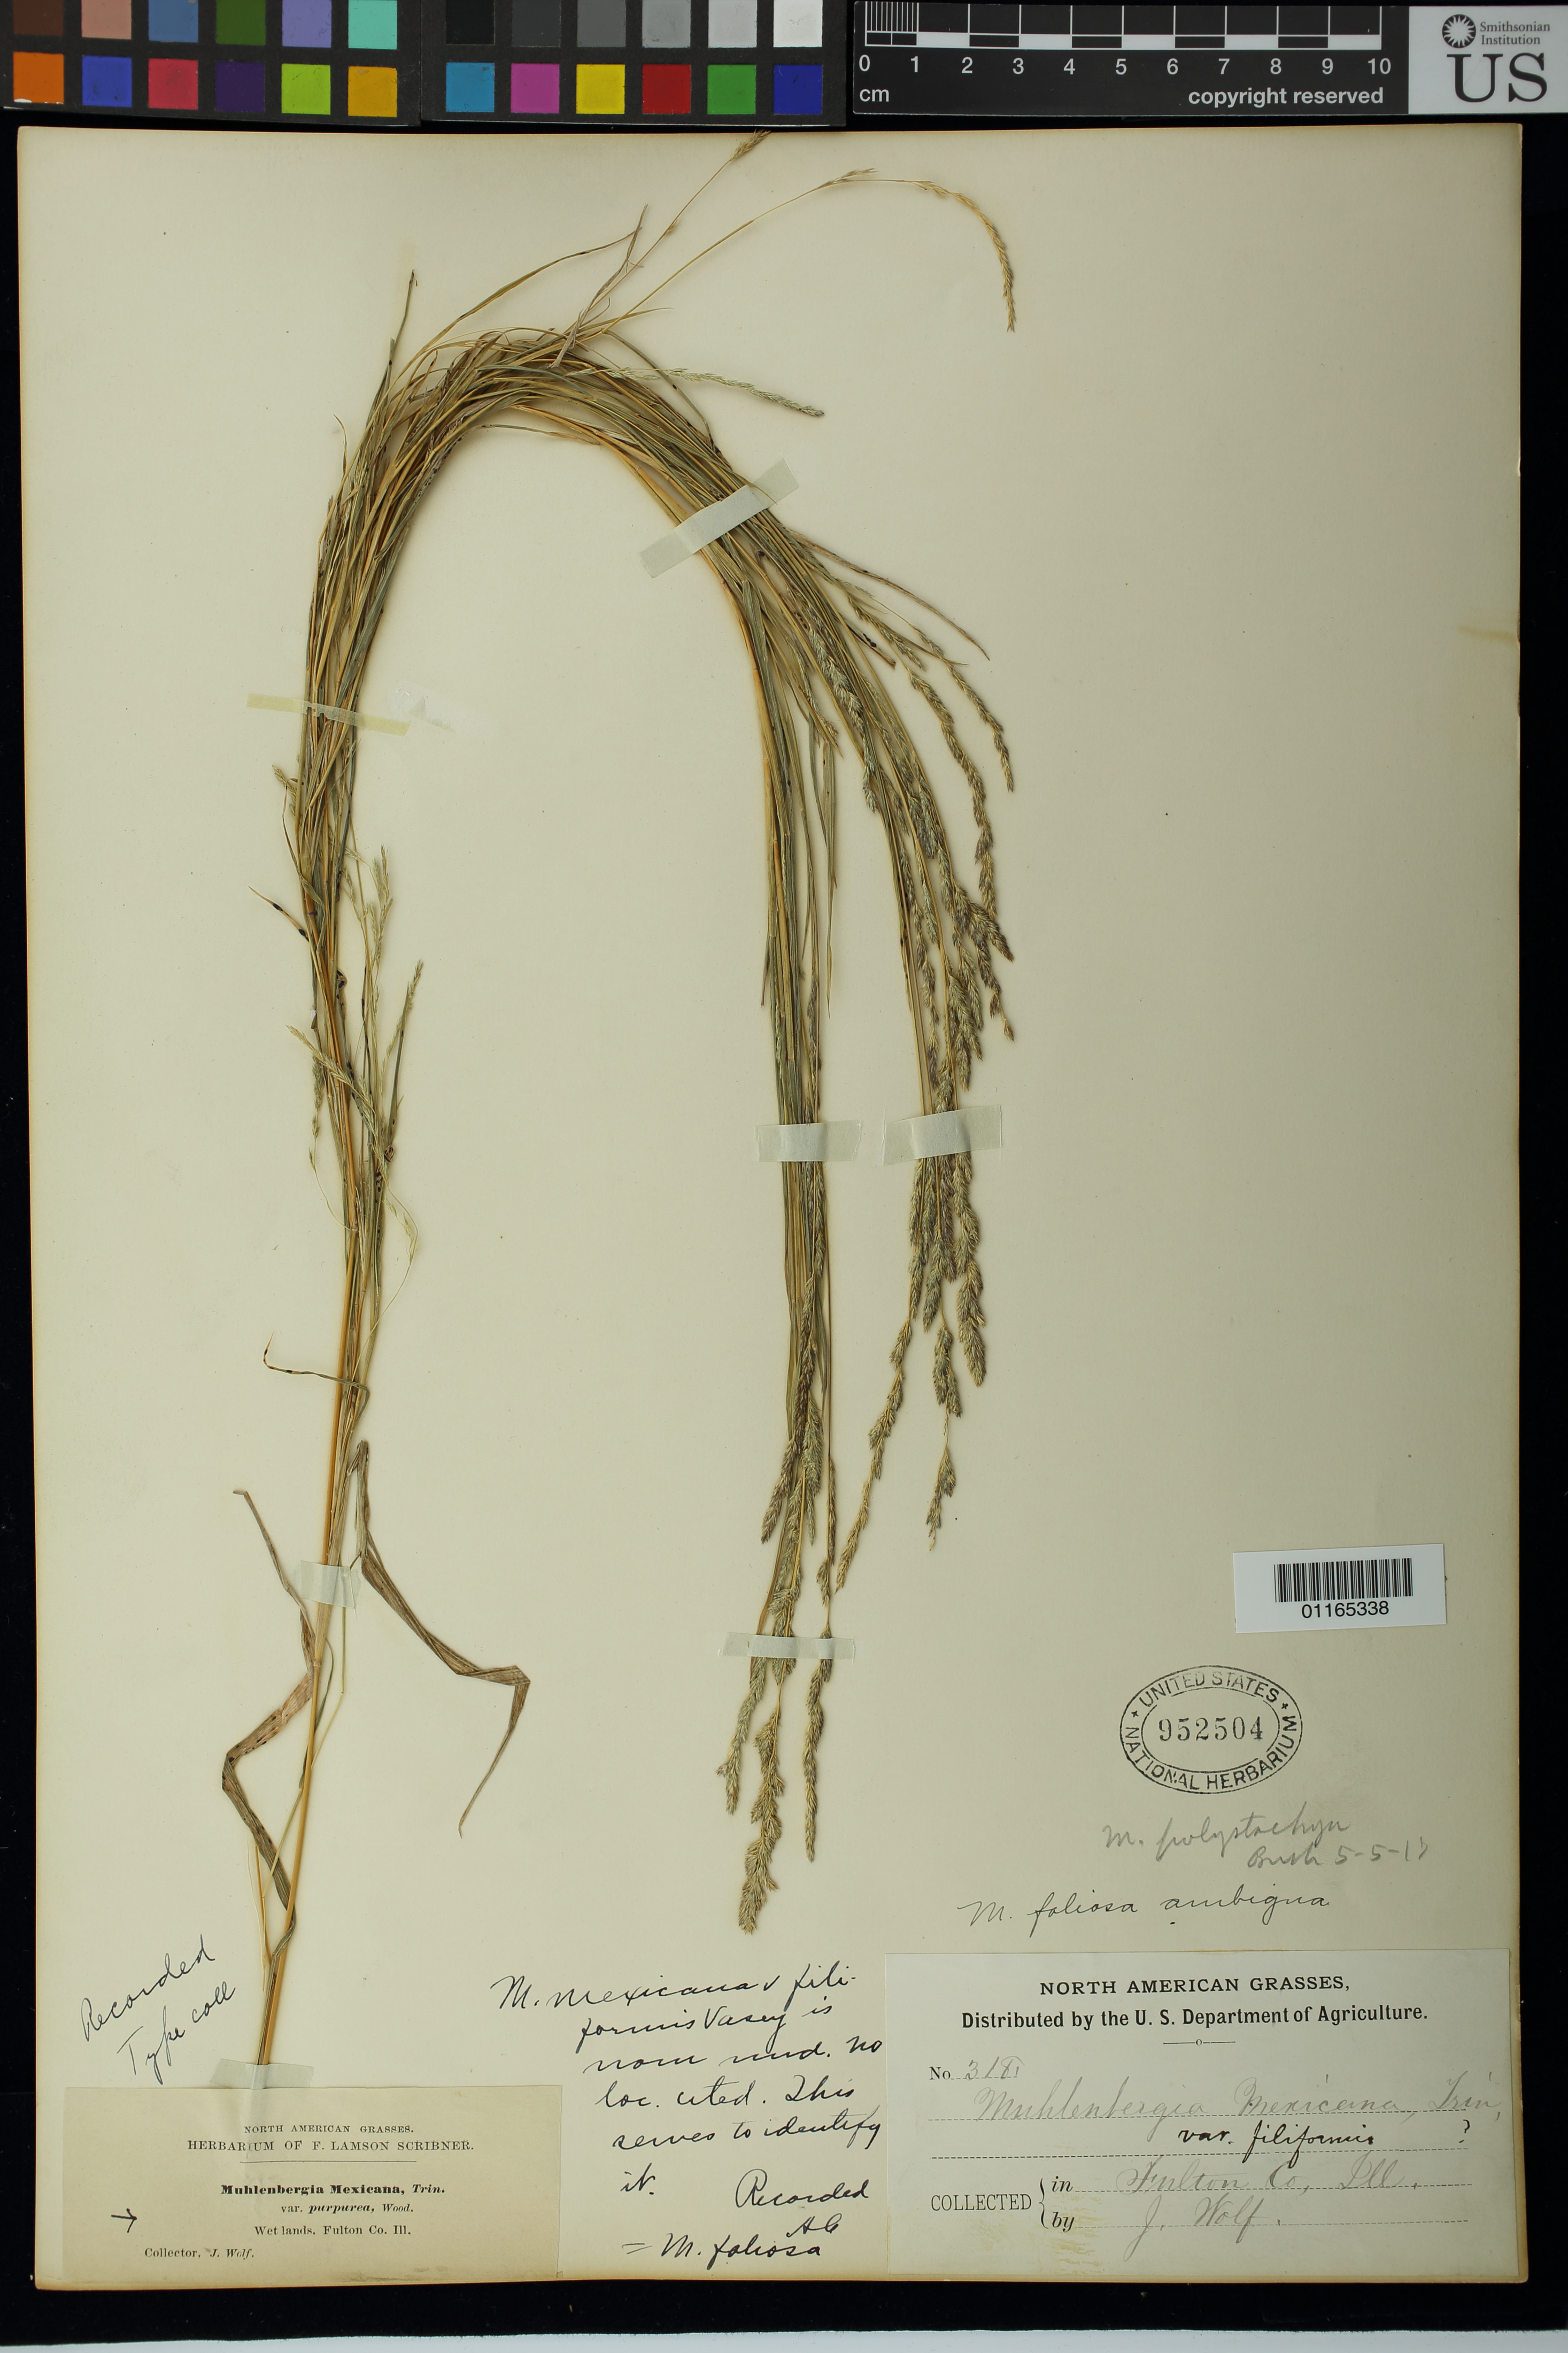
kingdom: Plantae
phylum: Tracheophyta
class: Liliopsida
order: Poales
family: Poaceae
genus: Muhlenbergia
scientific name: Muhlenbergia mexicana var. purpurea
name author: Alph. Wood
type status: Possible Type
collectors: J. Wolf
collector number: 3181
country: United States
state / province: Illinois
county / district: Fulton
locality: Fulton Co., Ill.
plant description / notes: Protologue cites only "Ill. J. Wolf."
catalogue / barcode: US 952504